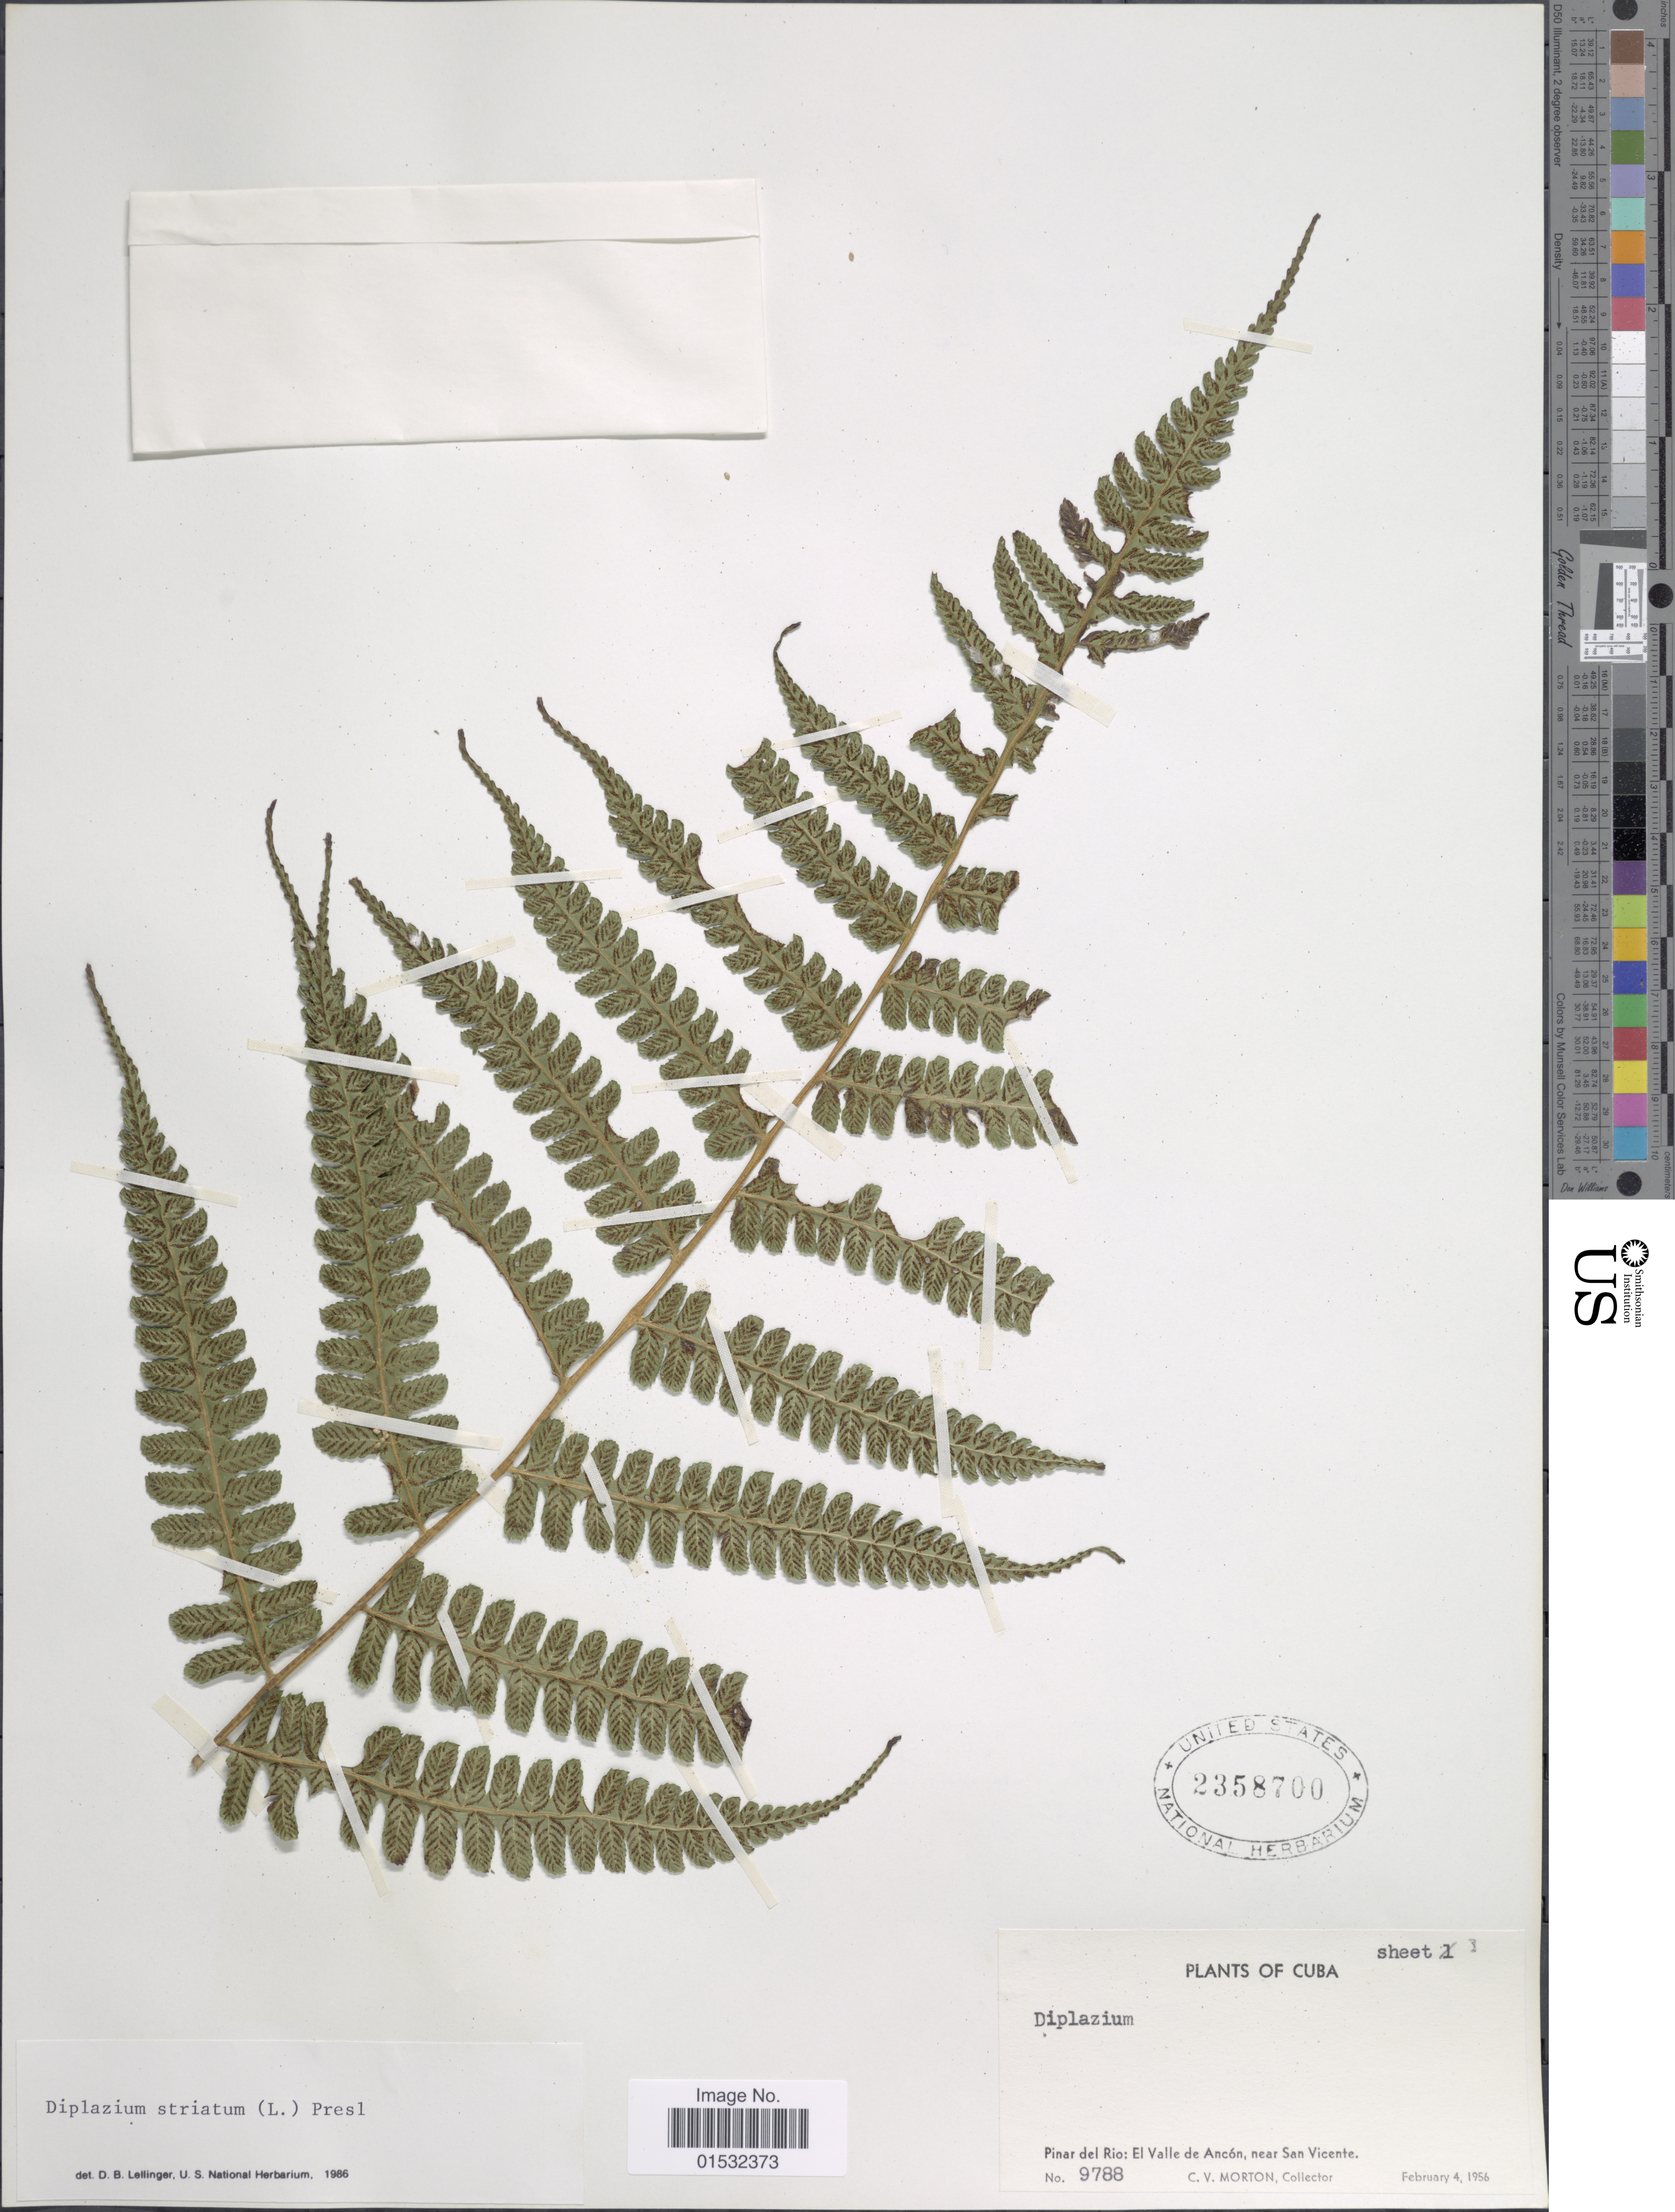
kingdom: Plantae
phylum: Tracheophyta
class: Polypodiopsida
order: Polypodiales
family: Athyriaceae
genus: Diplazium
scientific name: Diplazium striatum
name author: (L.) C. Presl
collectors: C. V. Morton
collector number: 9788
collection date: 1956-02-04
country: Cuba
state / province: Pinar del Río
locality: El Valle de Ancón, near San Vicente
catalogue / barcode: US 2358700